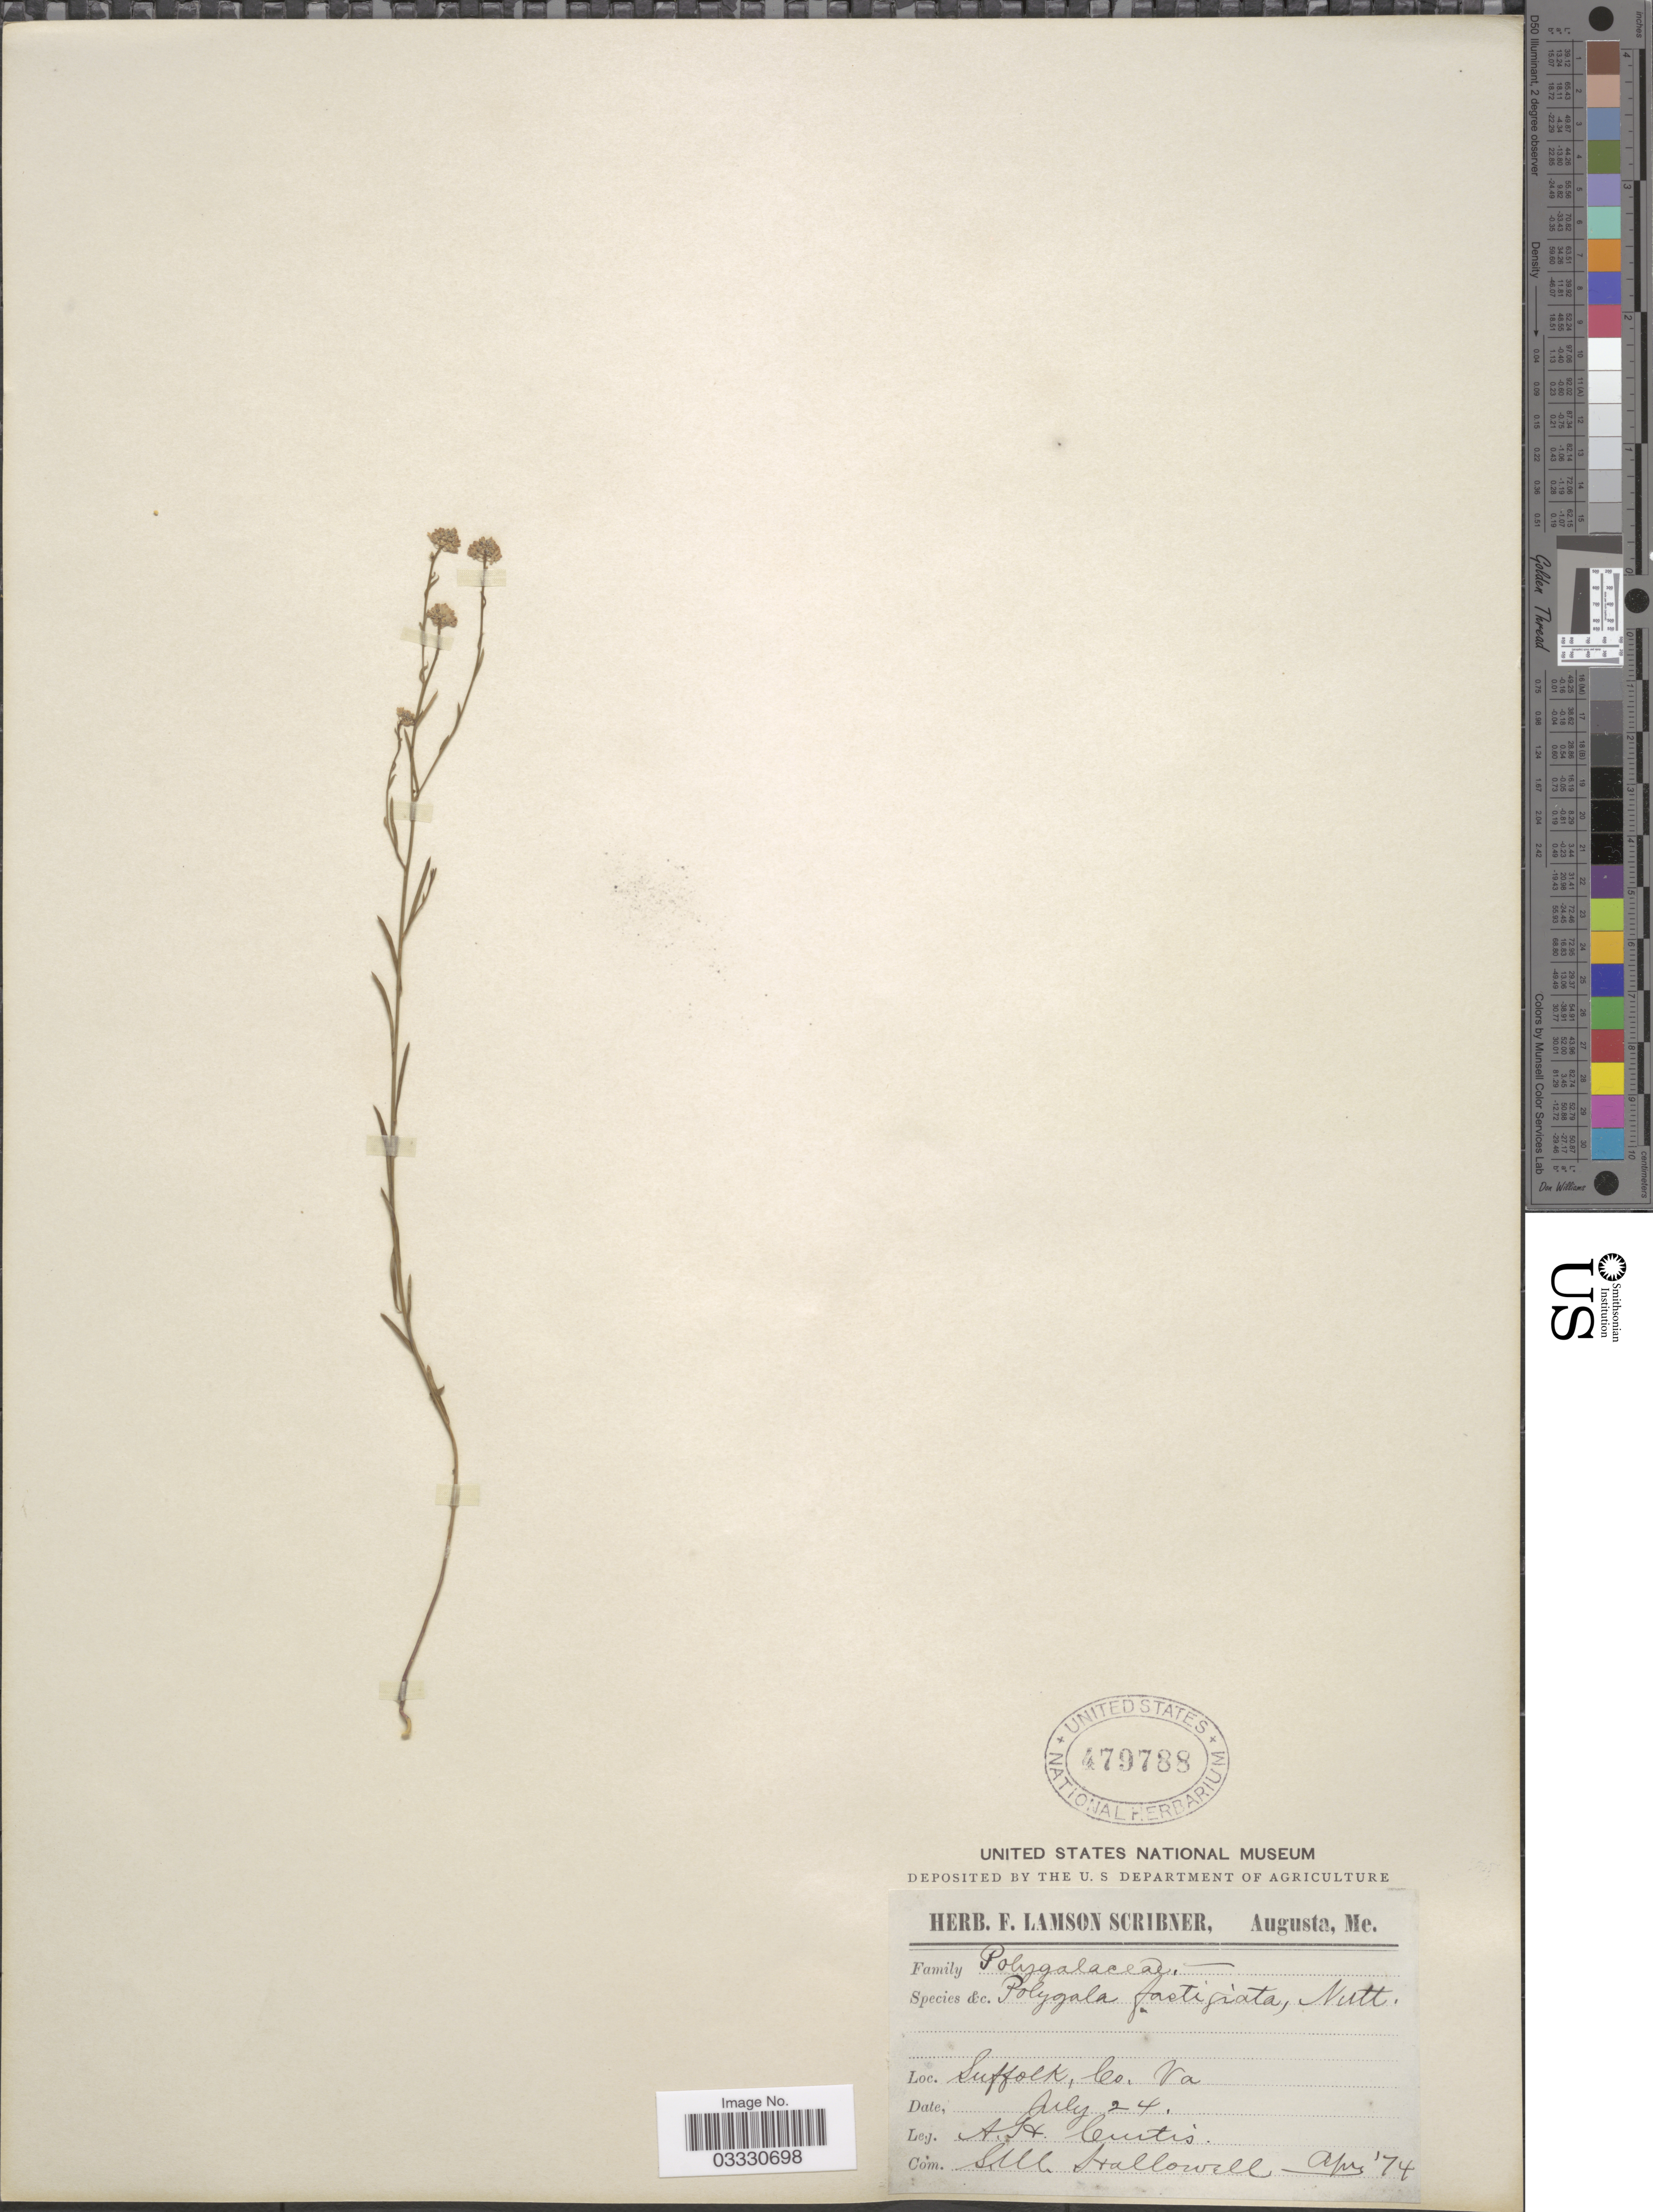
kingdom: Plantae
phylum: Tracheophyta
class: Magnoliopsida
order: Fabales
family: Polygalaceae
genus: Polygala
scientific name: Polygala fastigiata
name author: Nutt.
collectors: A. Curtis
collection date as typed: Transcribed d/m/y: /7/24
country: United States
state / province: Virginia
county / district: City of Suffolk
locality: Suffolk (=historic county name) Co.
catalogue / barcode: US 479788